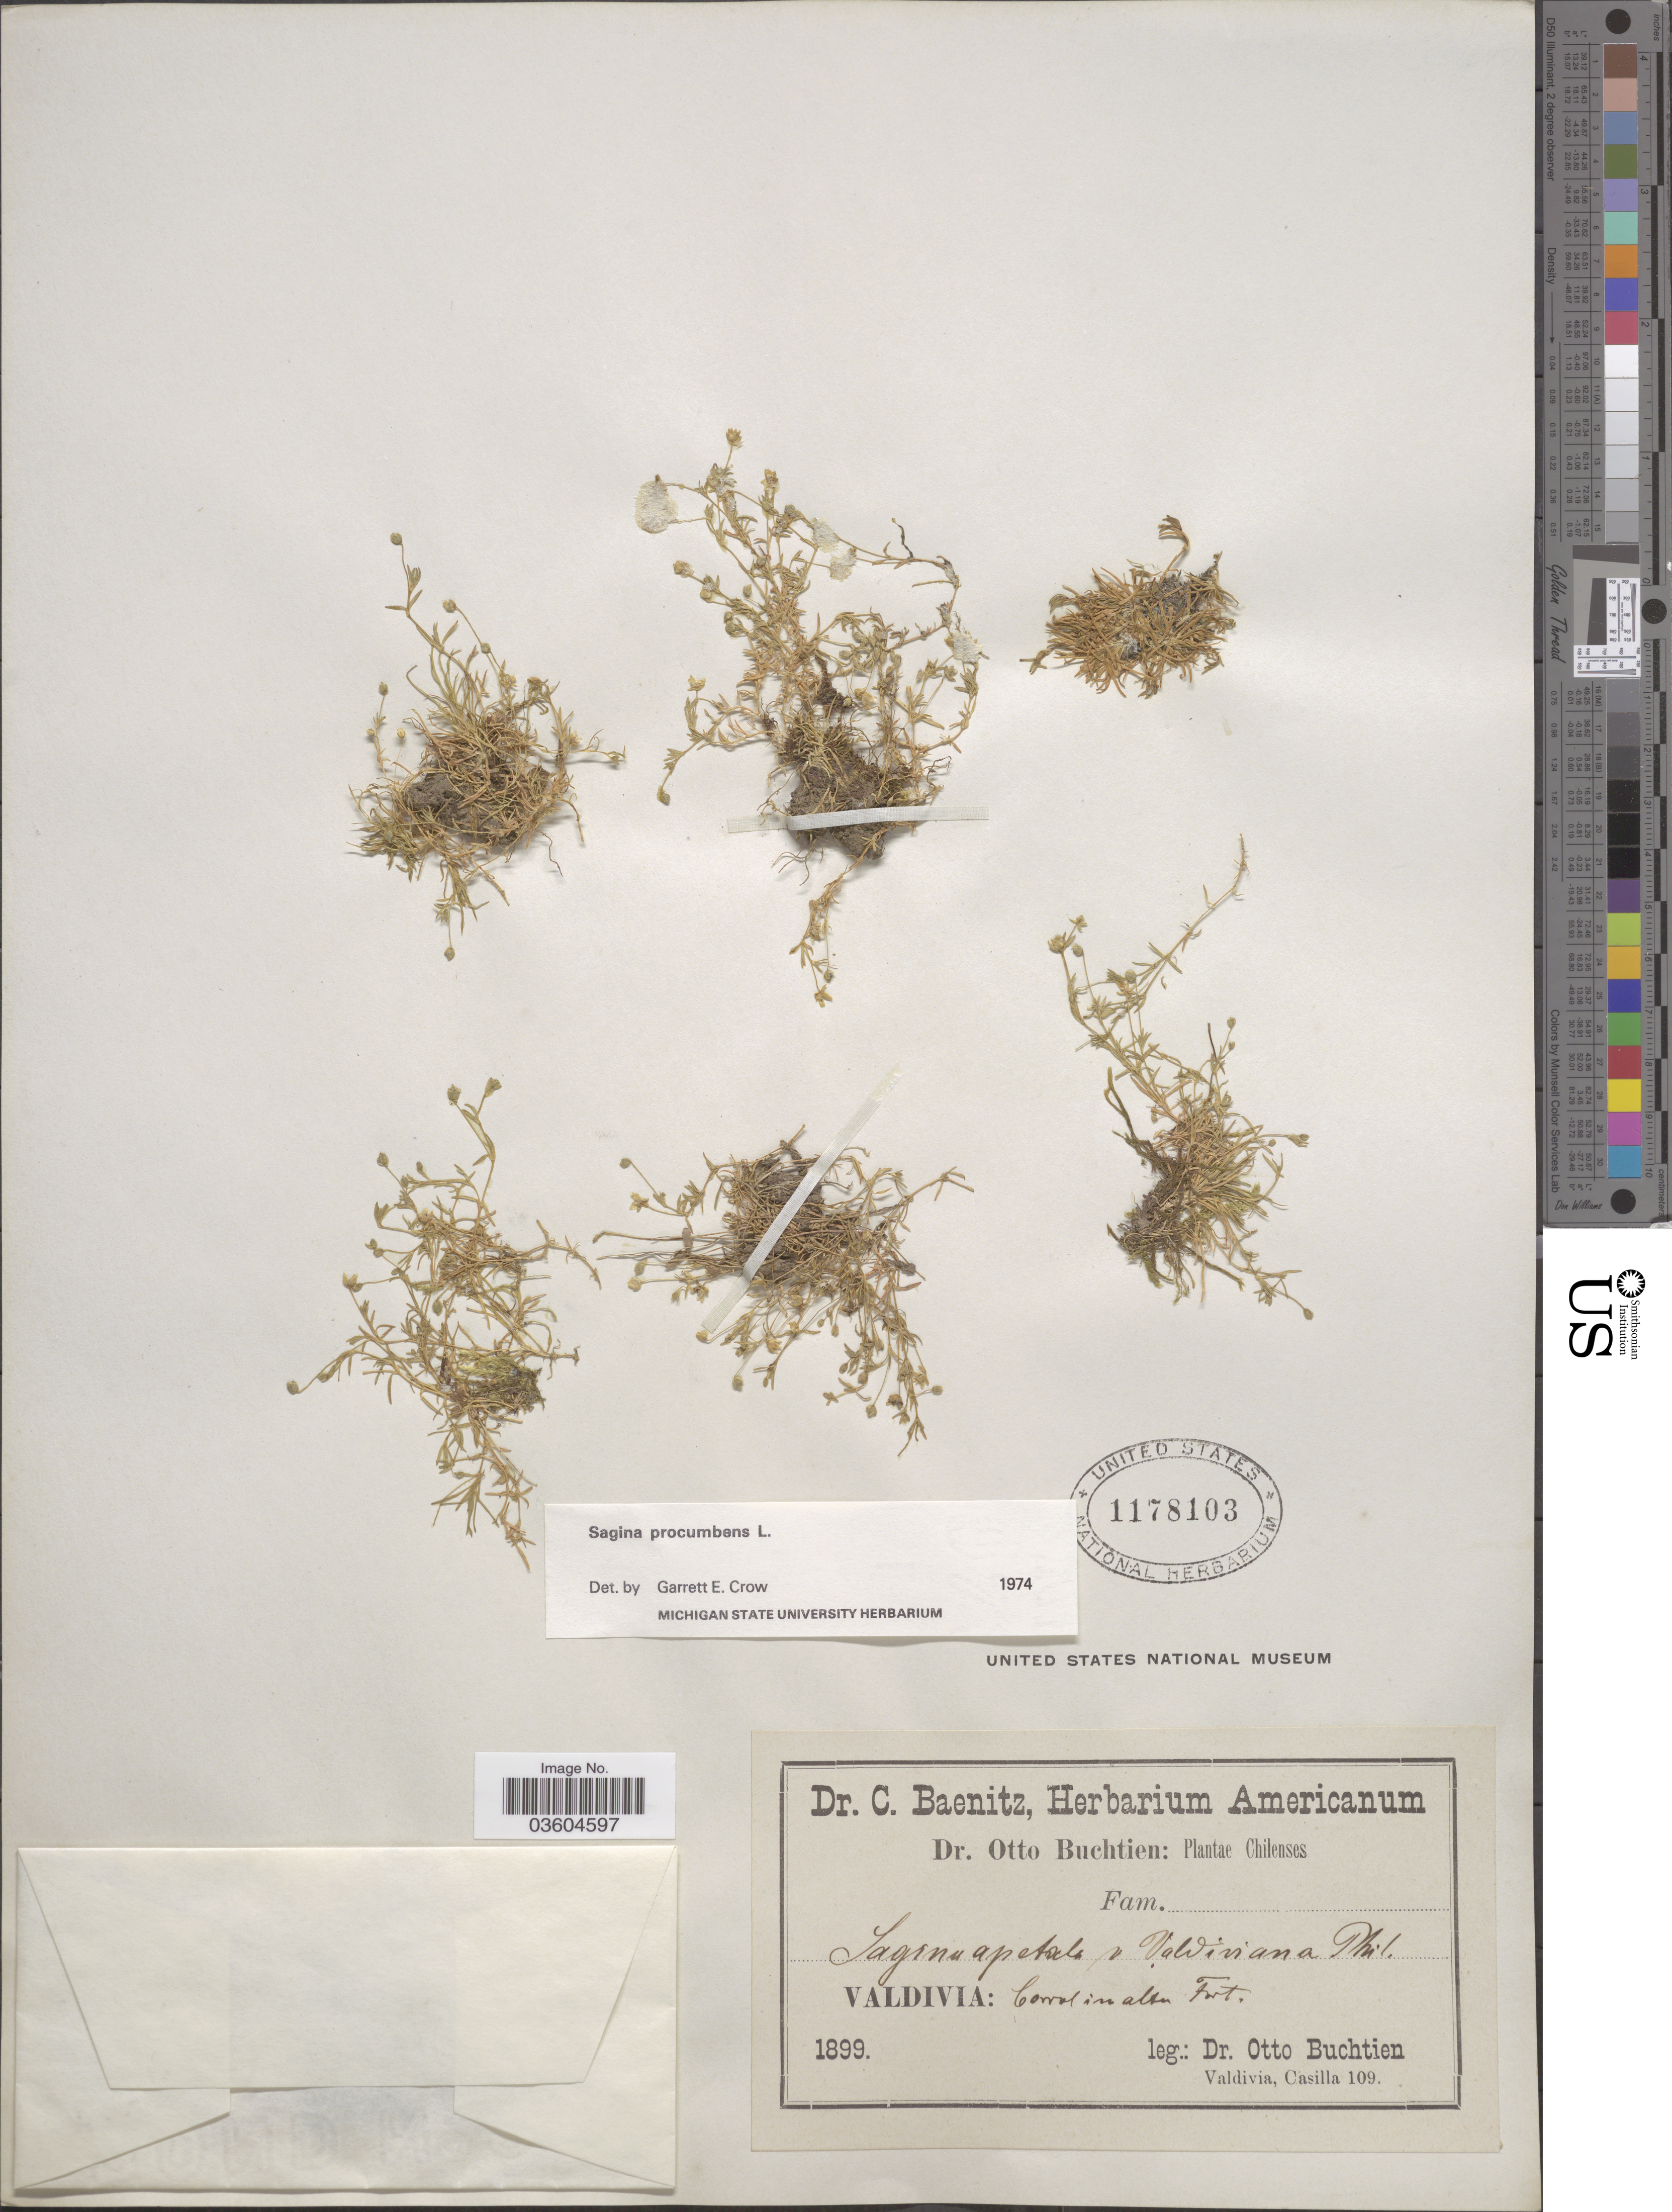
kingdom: Plantae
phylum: Tracheophyta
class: Magnoliopsida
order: Caryophyllales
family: Caryophyllaceae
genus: Sagina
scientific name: Sagina procumbens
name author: L.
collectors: O. Buchtien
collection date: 1899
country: Chile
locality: Valdivia: Corral in alten Fort.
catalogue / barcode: US 1178103